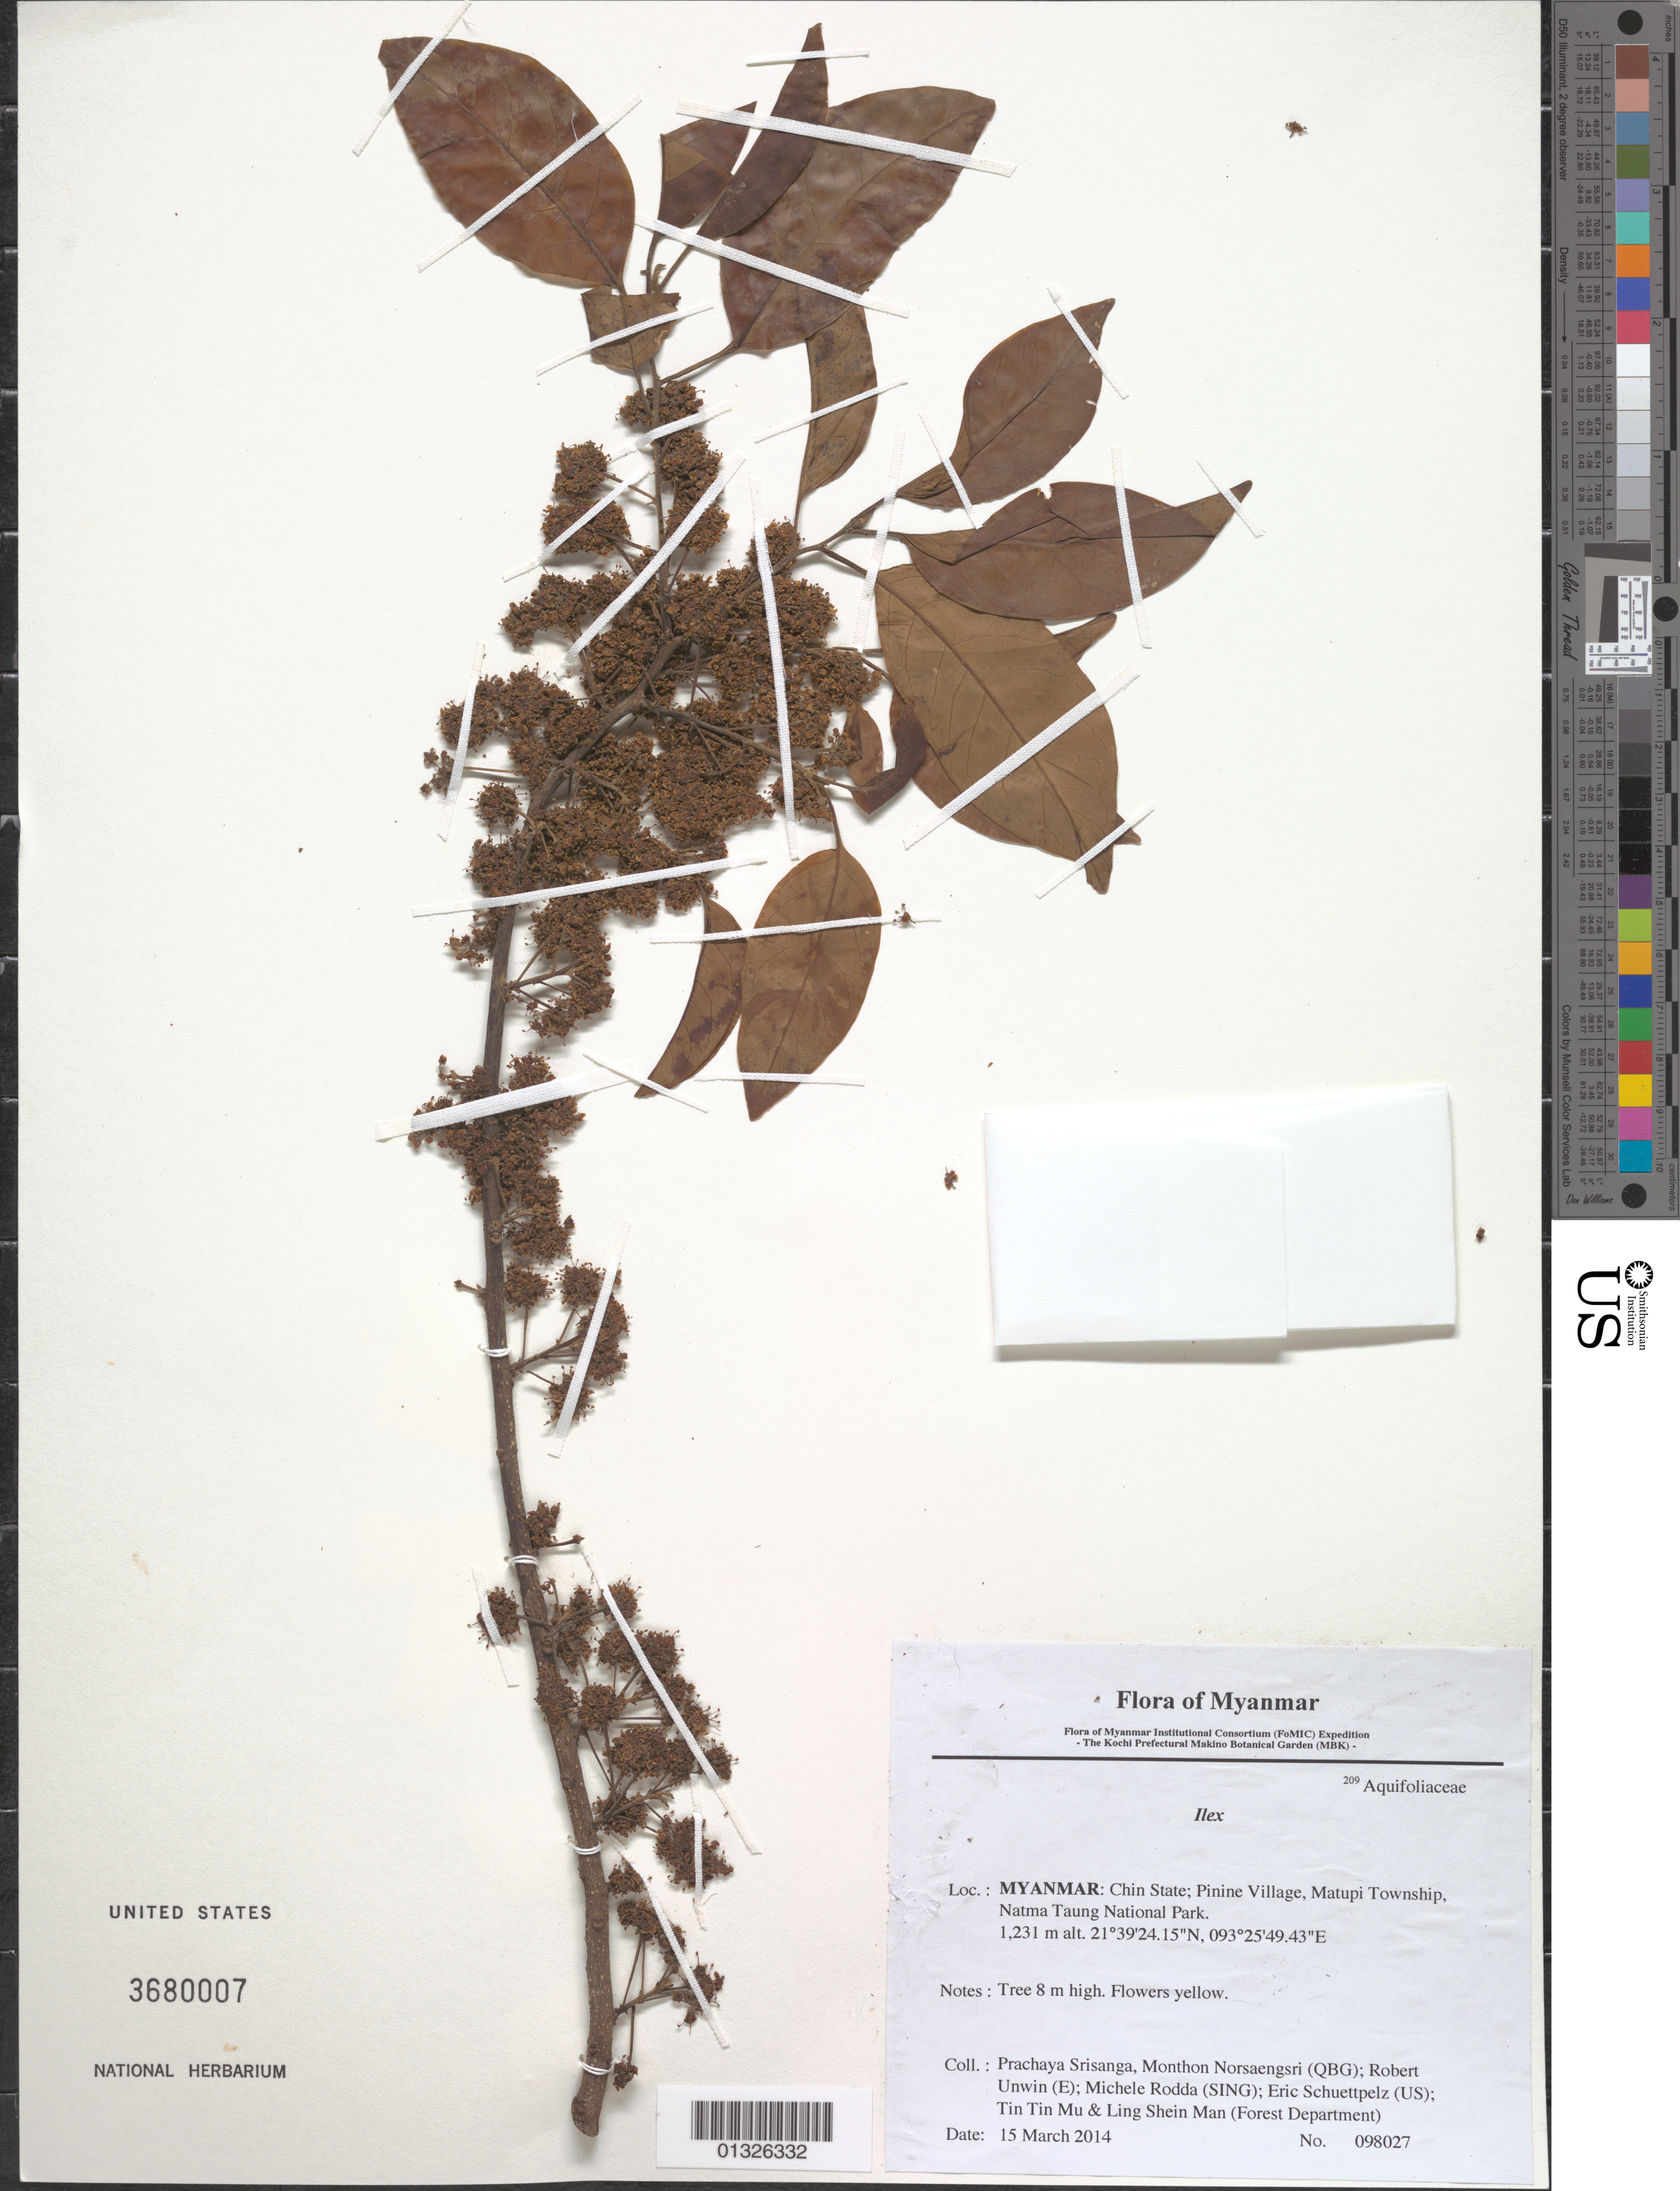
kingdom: Plantae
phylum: Tracheophyta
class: Magnoliopsida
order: Aquifoliales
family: Aquifoliaceae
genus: Ilex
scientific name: Ilex sp.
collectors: P. Srisanga, M. Norsaengsri, R. Unwin, M. Rodda, E. Schuettpelz, Tin Tin Mu & Ling Shein Man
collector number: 98027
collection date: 2014-03-15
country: Myanmar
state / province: Chin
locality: Pinine Village, Matupi Township, Natma Taung National Park.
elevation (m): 1231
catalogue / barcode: US 3680007